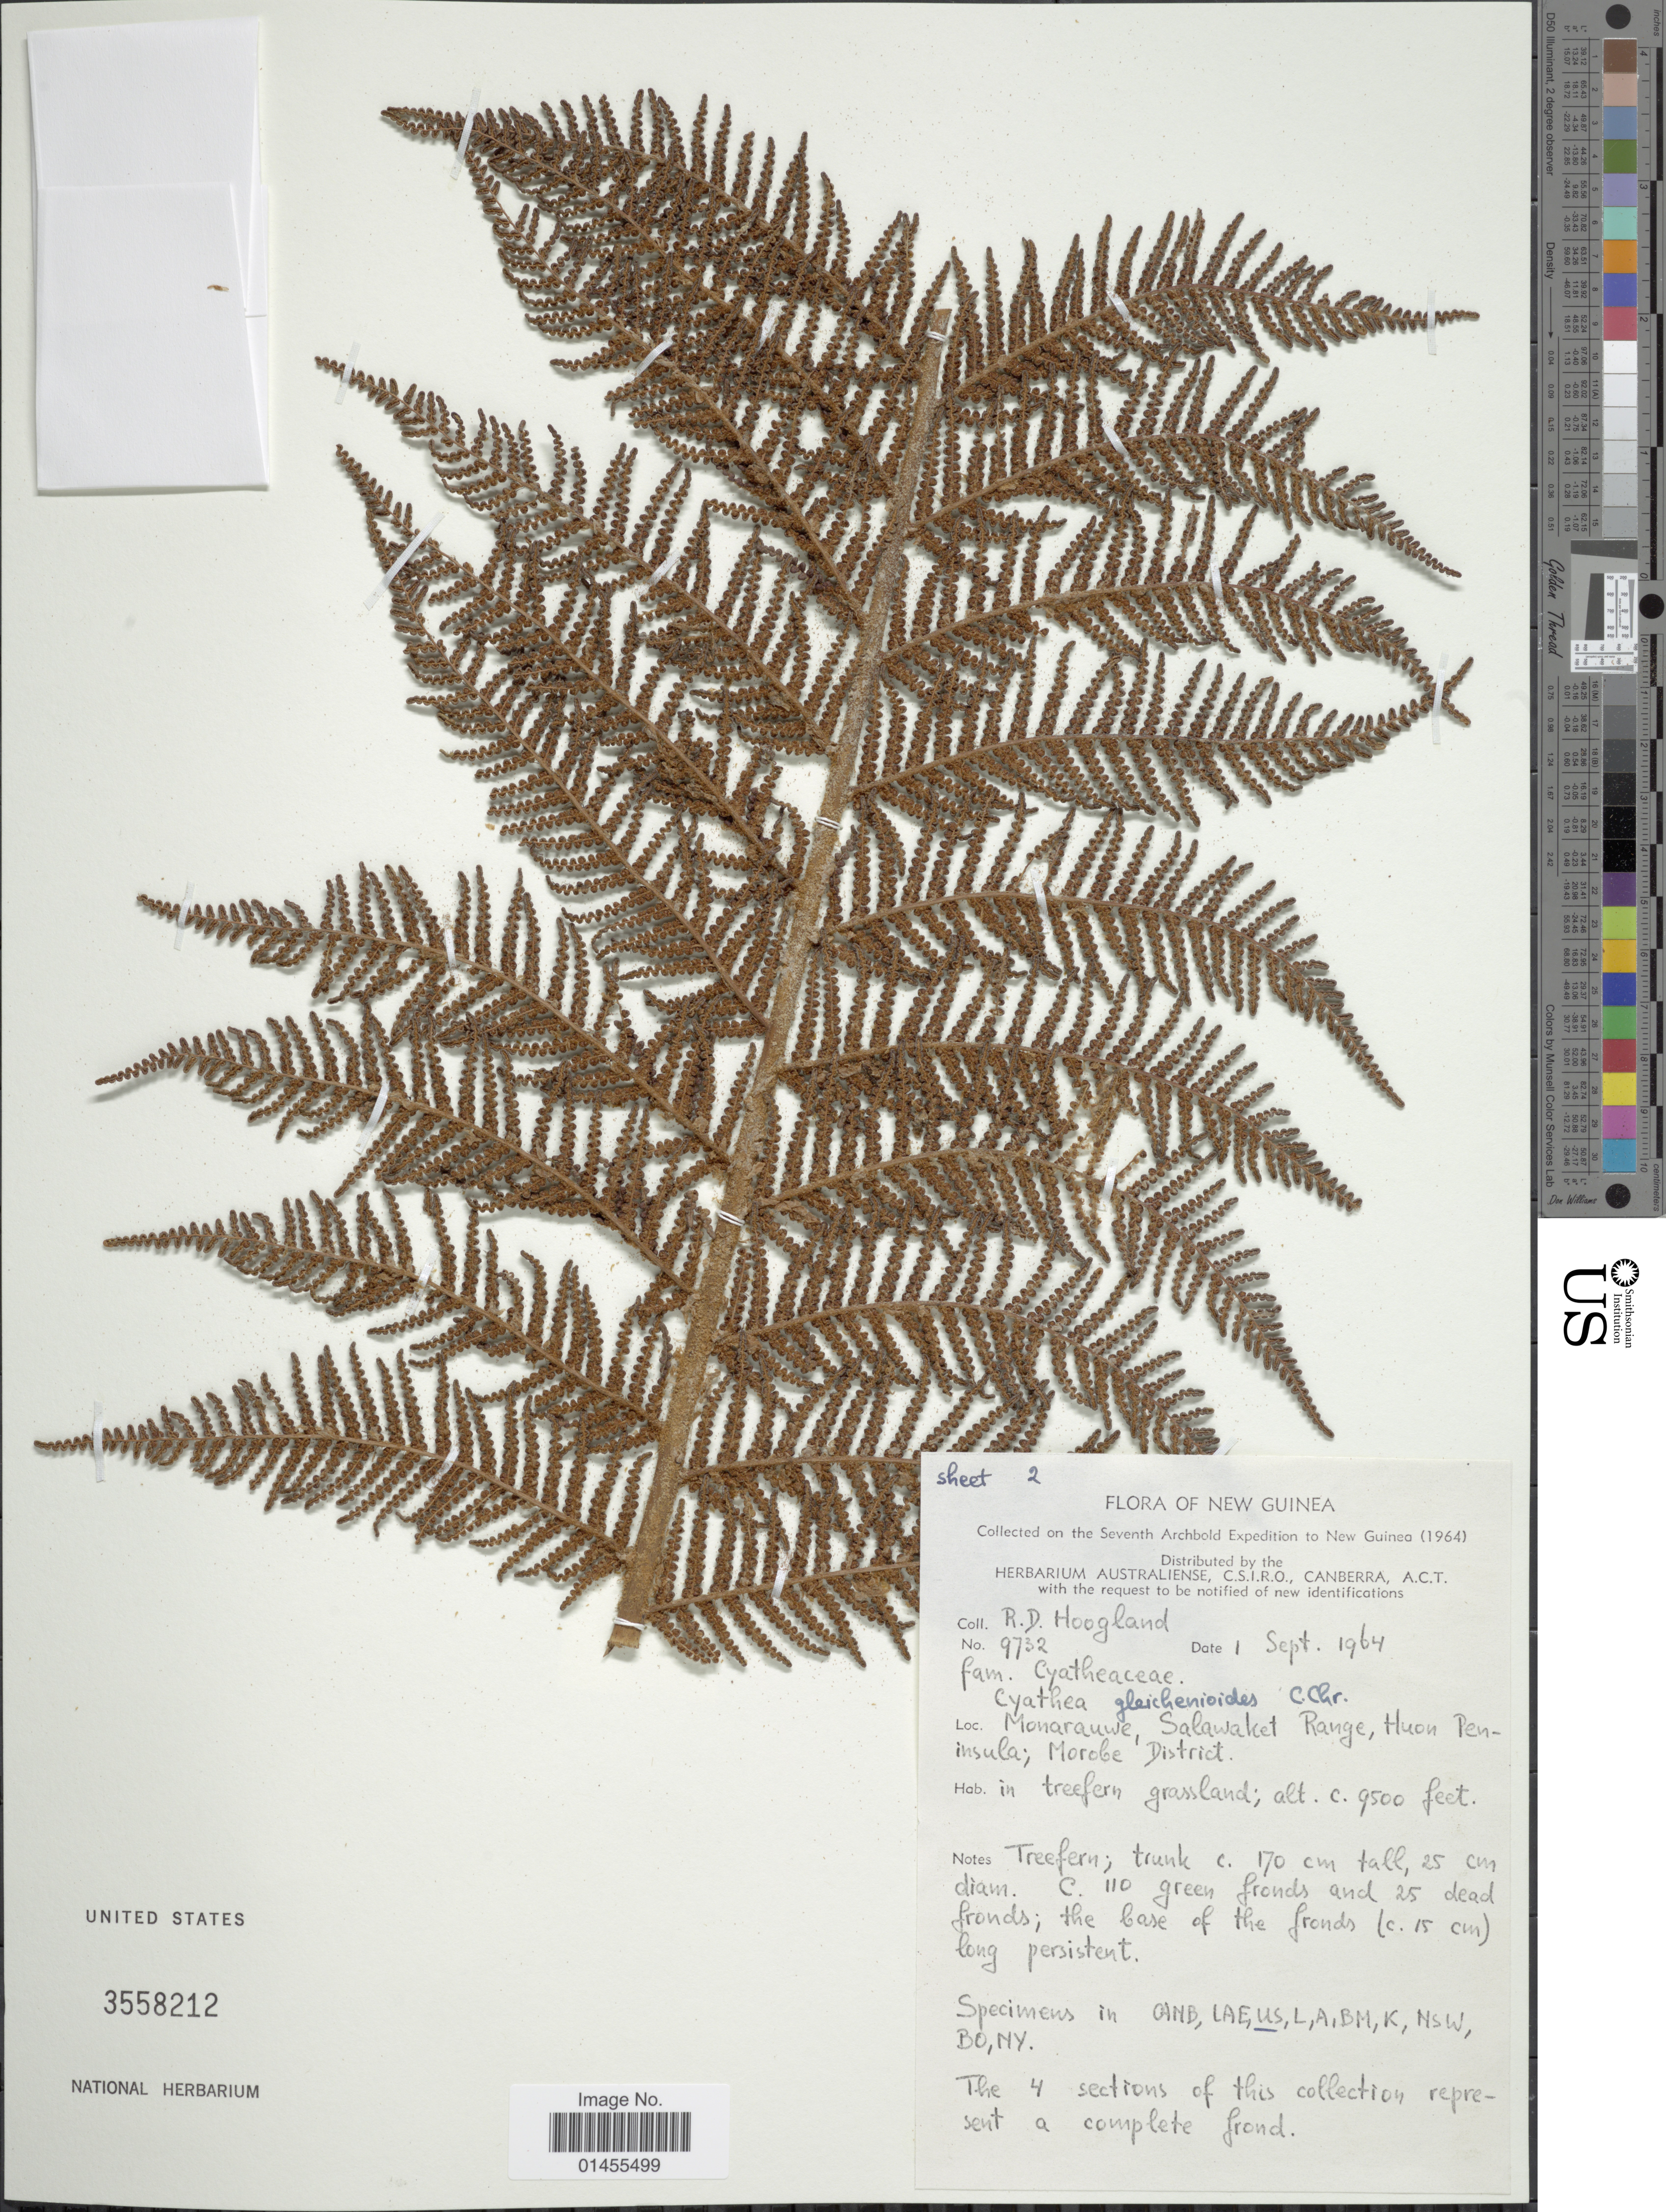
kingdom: Plantae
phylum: Tracheophyta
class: Polypodiopsida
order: Cyatheales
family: Cyatheaceae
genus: Alsophila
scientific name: Alsophila gleichenioides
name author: (C. Chr.) R.M. Tryon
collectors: R. D. Hoogland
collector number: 9732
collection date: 1964-09-01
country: Papua New Guinea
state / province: Morobe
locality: New Guinea. Monarauwe, Salawaket Range, Huon Peninsula, Morobe District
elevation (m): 2896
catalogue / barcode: US 3558212